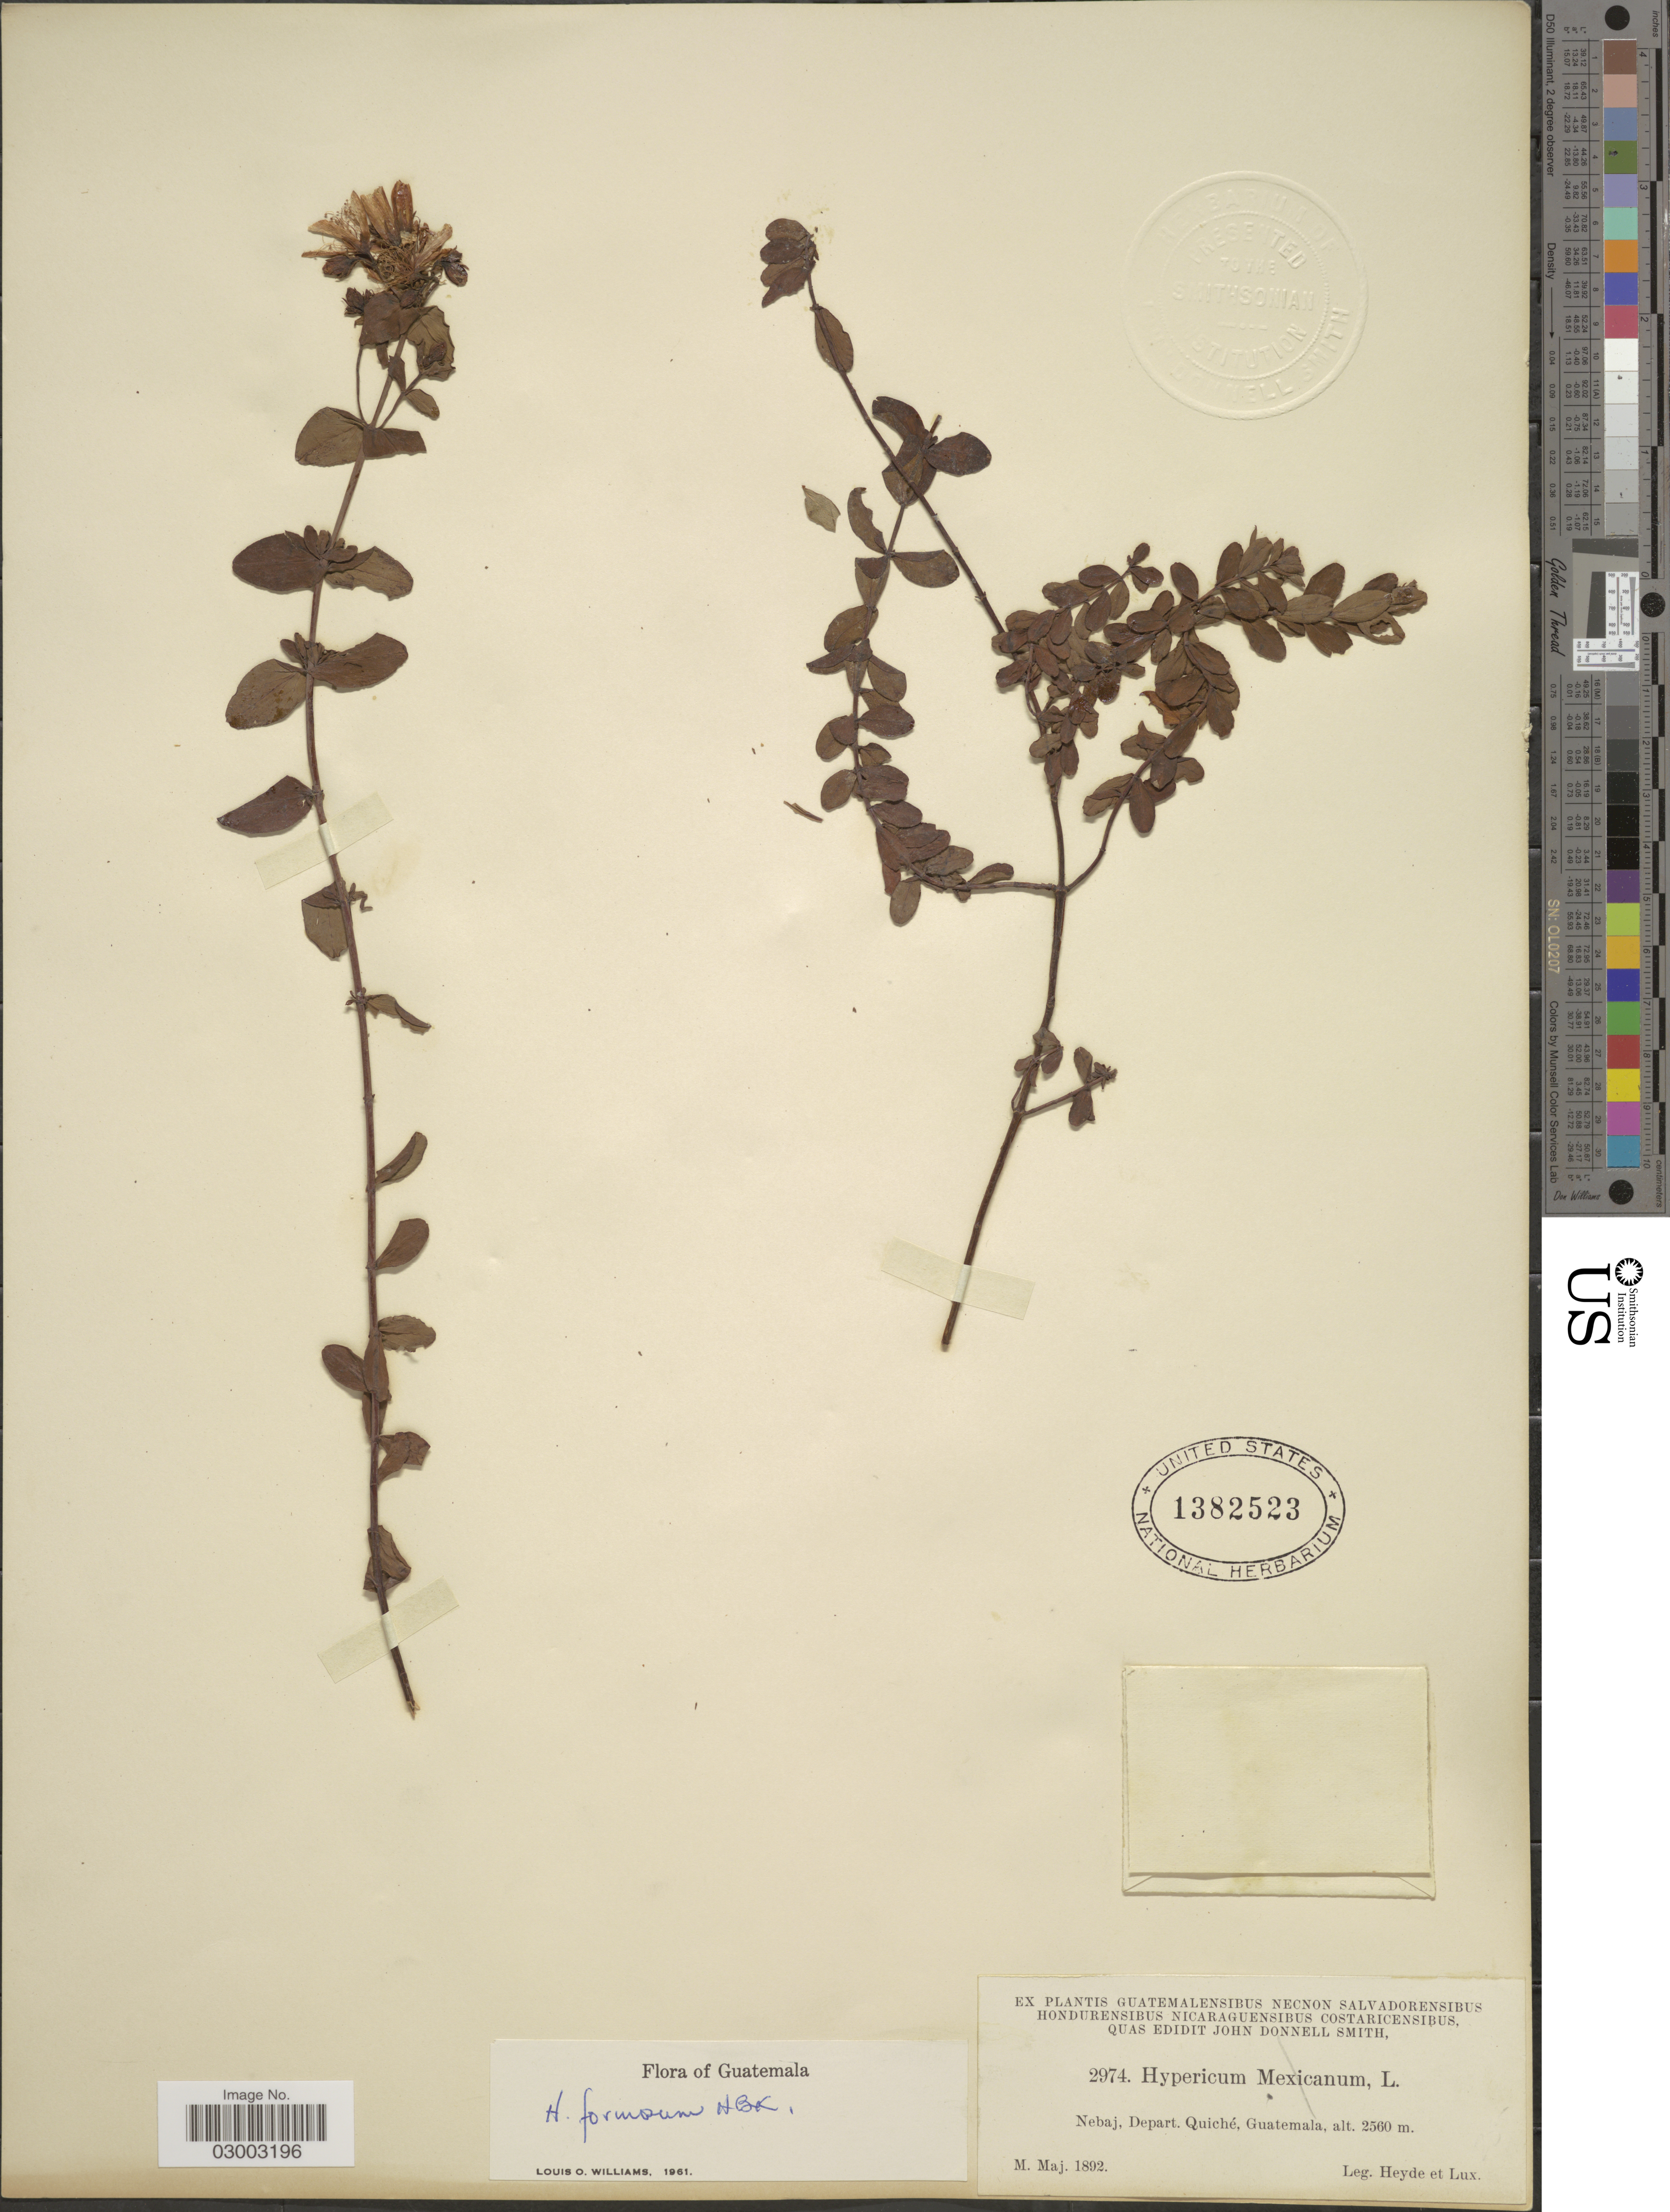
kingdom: Plantae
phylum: Tracheophyta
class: Magnoliopsida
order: Malpighiales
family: Hypericaceae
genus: Hypericum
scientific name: Hypericum oaxacanum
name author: R. Keller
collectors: Heyde & Lux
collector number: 2974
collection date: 1892-05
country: Guatemala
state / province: El Quiché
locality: Nebaj, Depart. Quiché.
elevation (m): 2560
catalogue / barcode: US 1382523